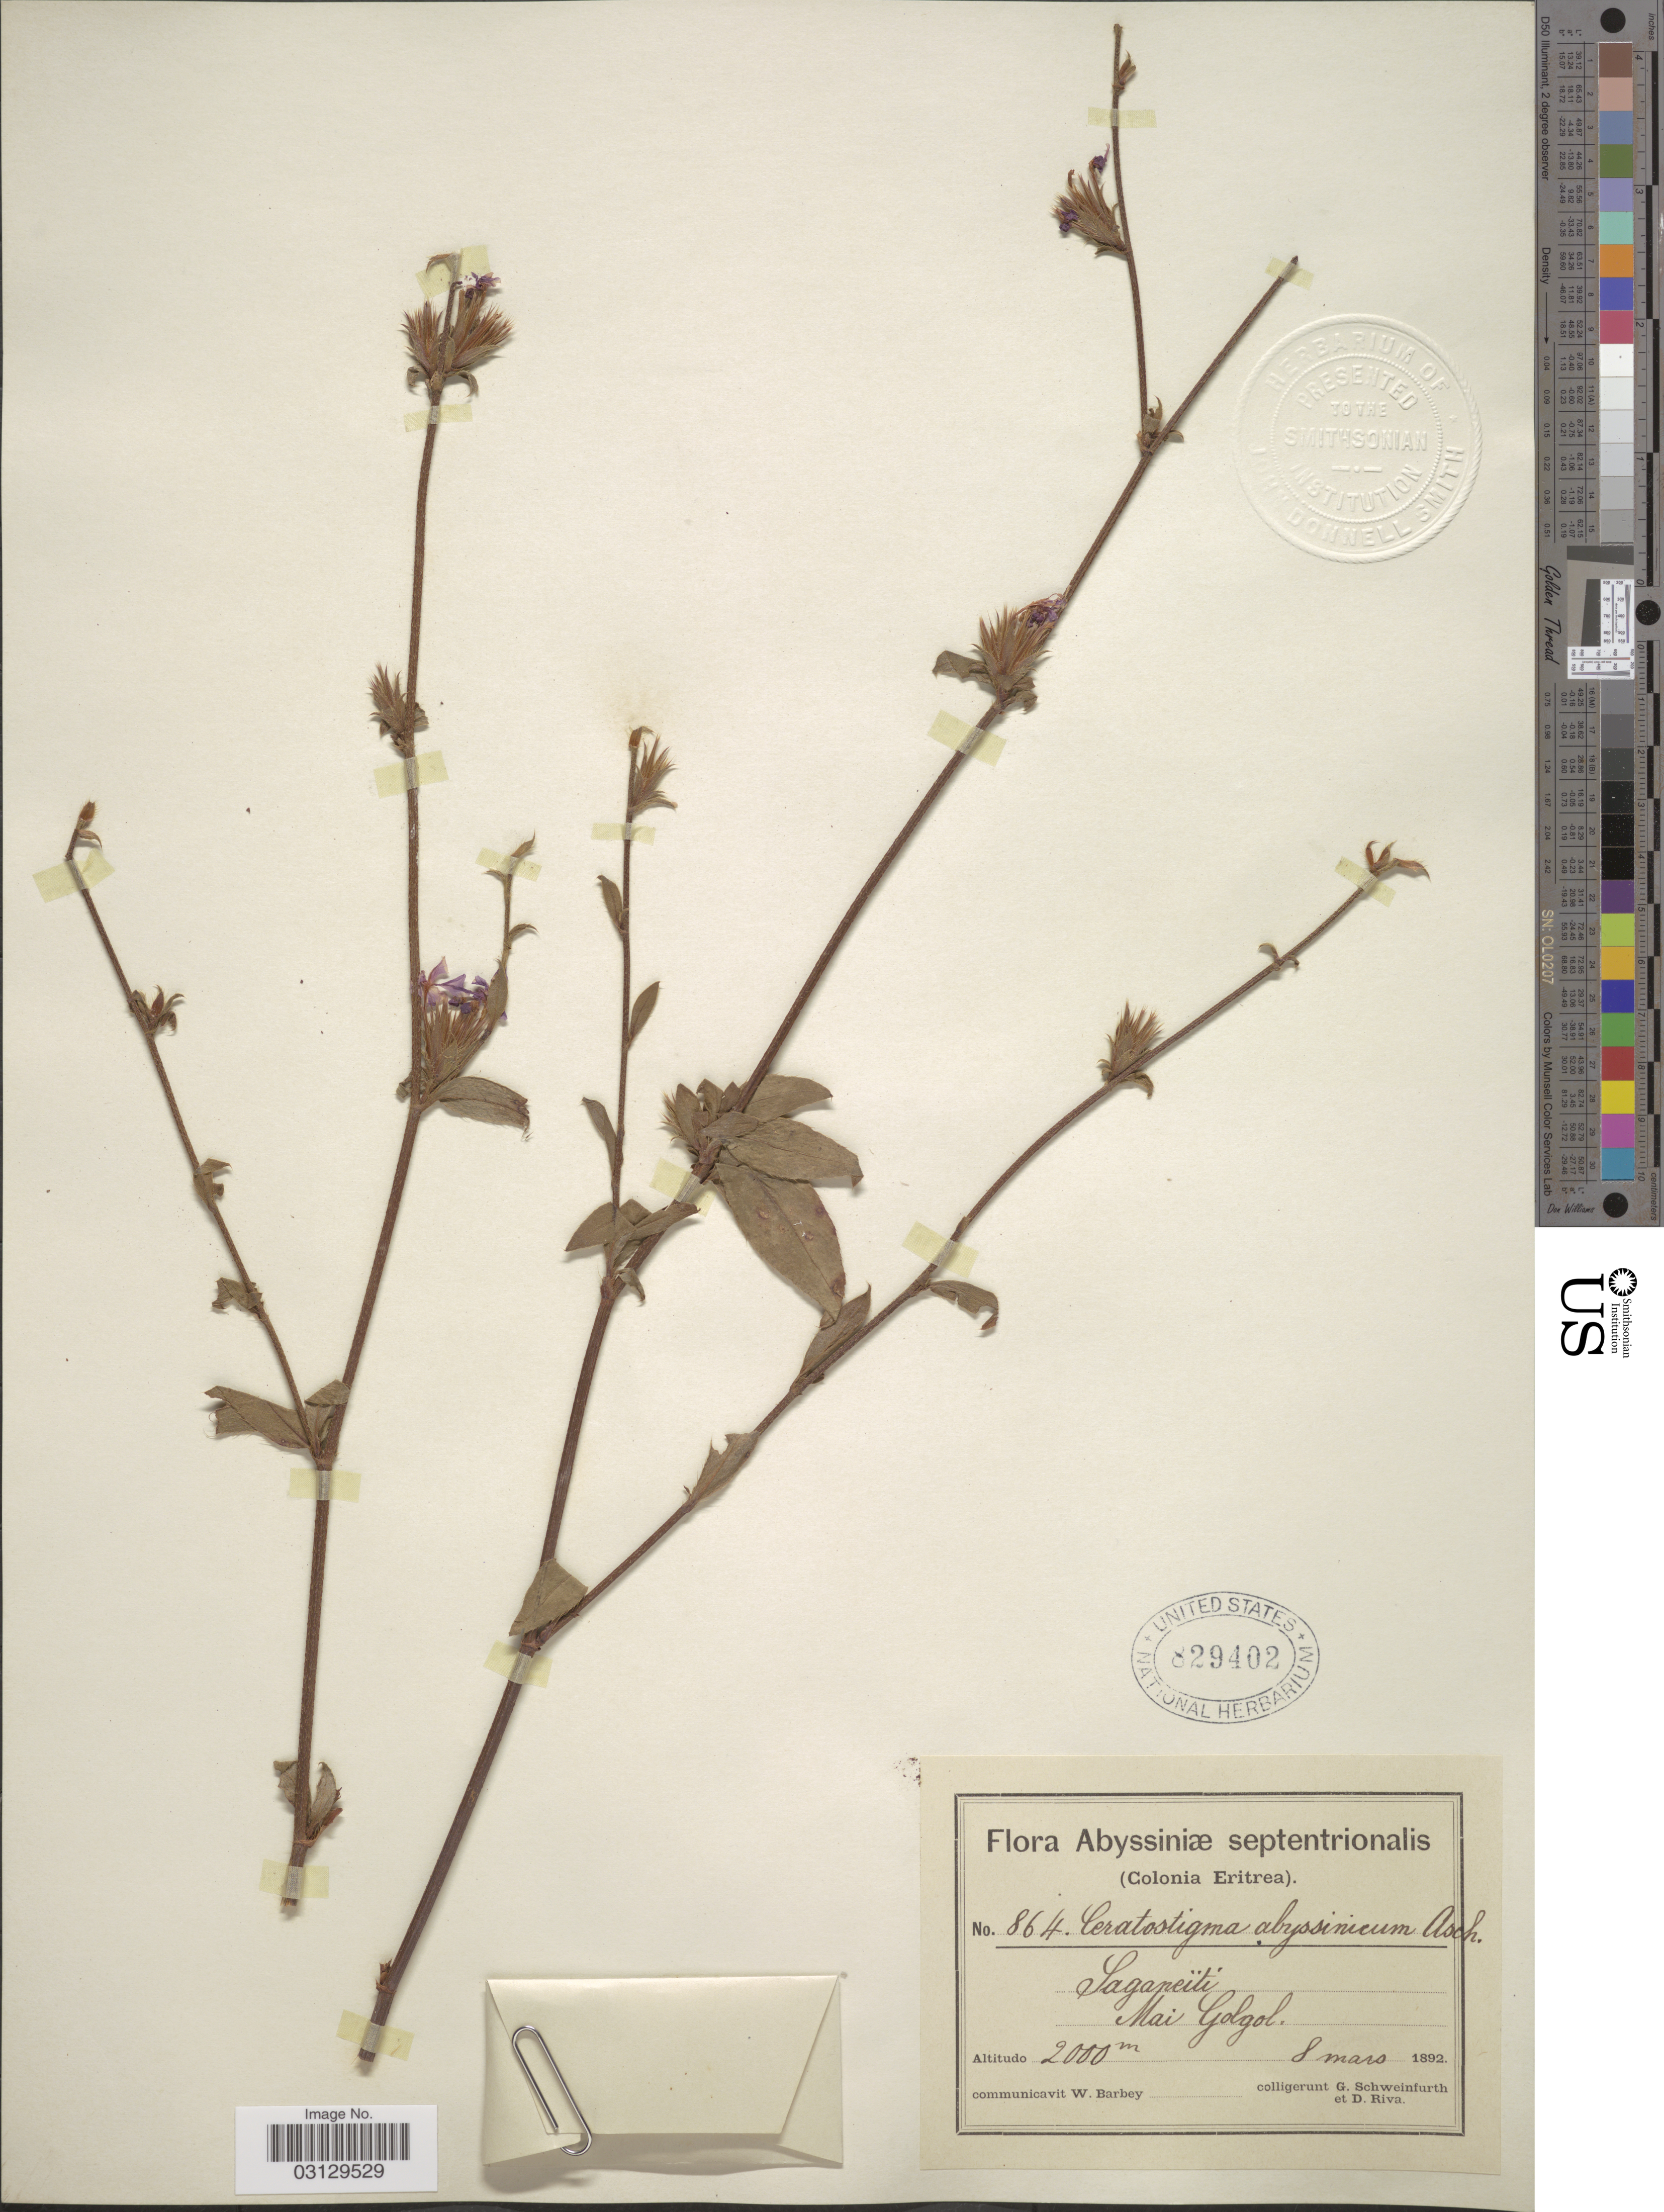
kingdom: Plantae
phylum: Tracheophyta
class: Magnoliopsida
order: Caryophyllales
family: Plumbaginaceae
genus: Ceratostigma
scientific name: Ceratostigma abyssinicum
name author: (Hochst.) Asch.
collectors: G. A. Schweinfurth (herbarium) & D. Riva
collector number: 864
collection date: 1892-03-08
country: Eritrea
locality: Abyssiniæ septentrionalis. (Colonia Eritrea). Saganeïti. Mai Golgol.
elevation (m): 2000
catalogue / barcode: US 829402